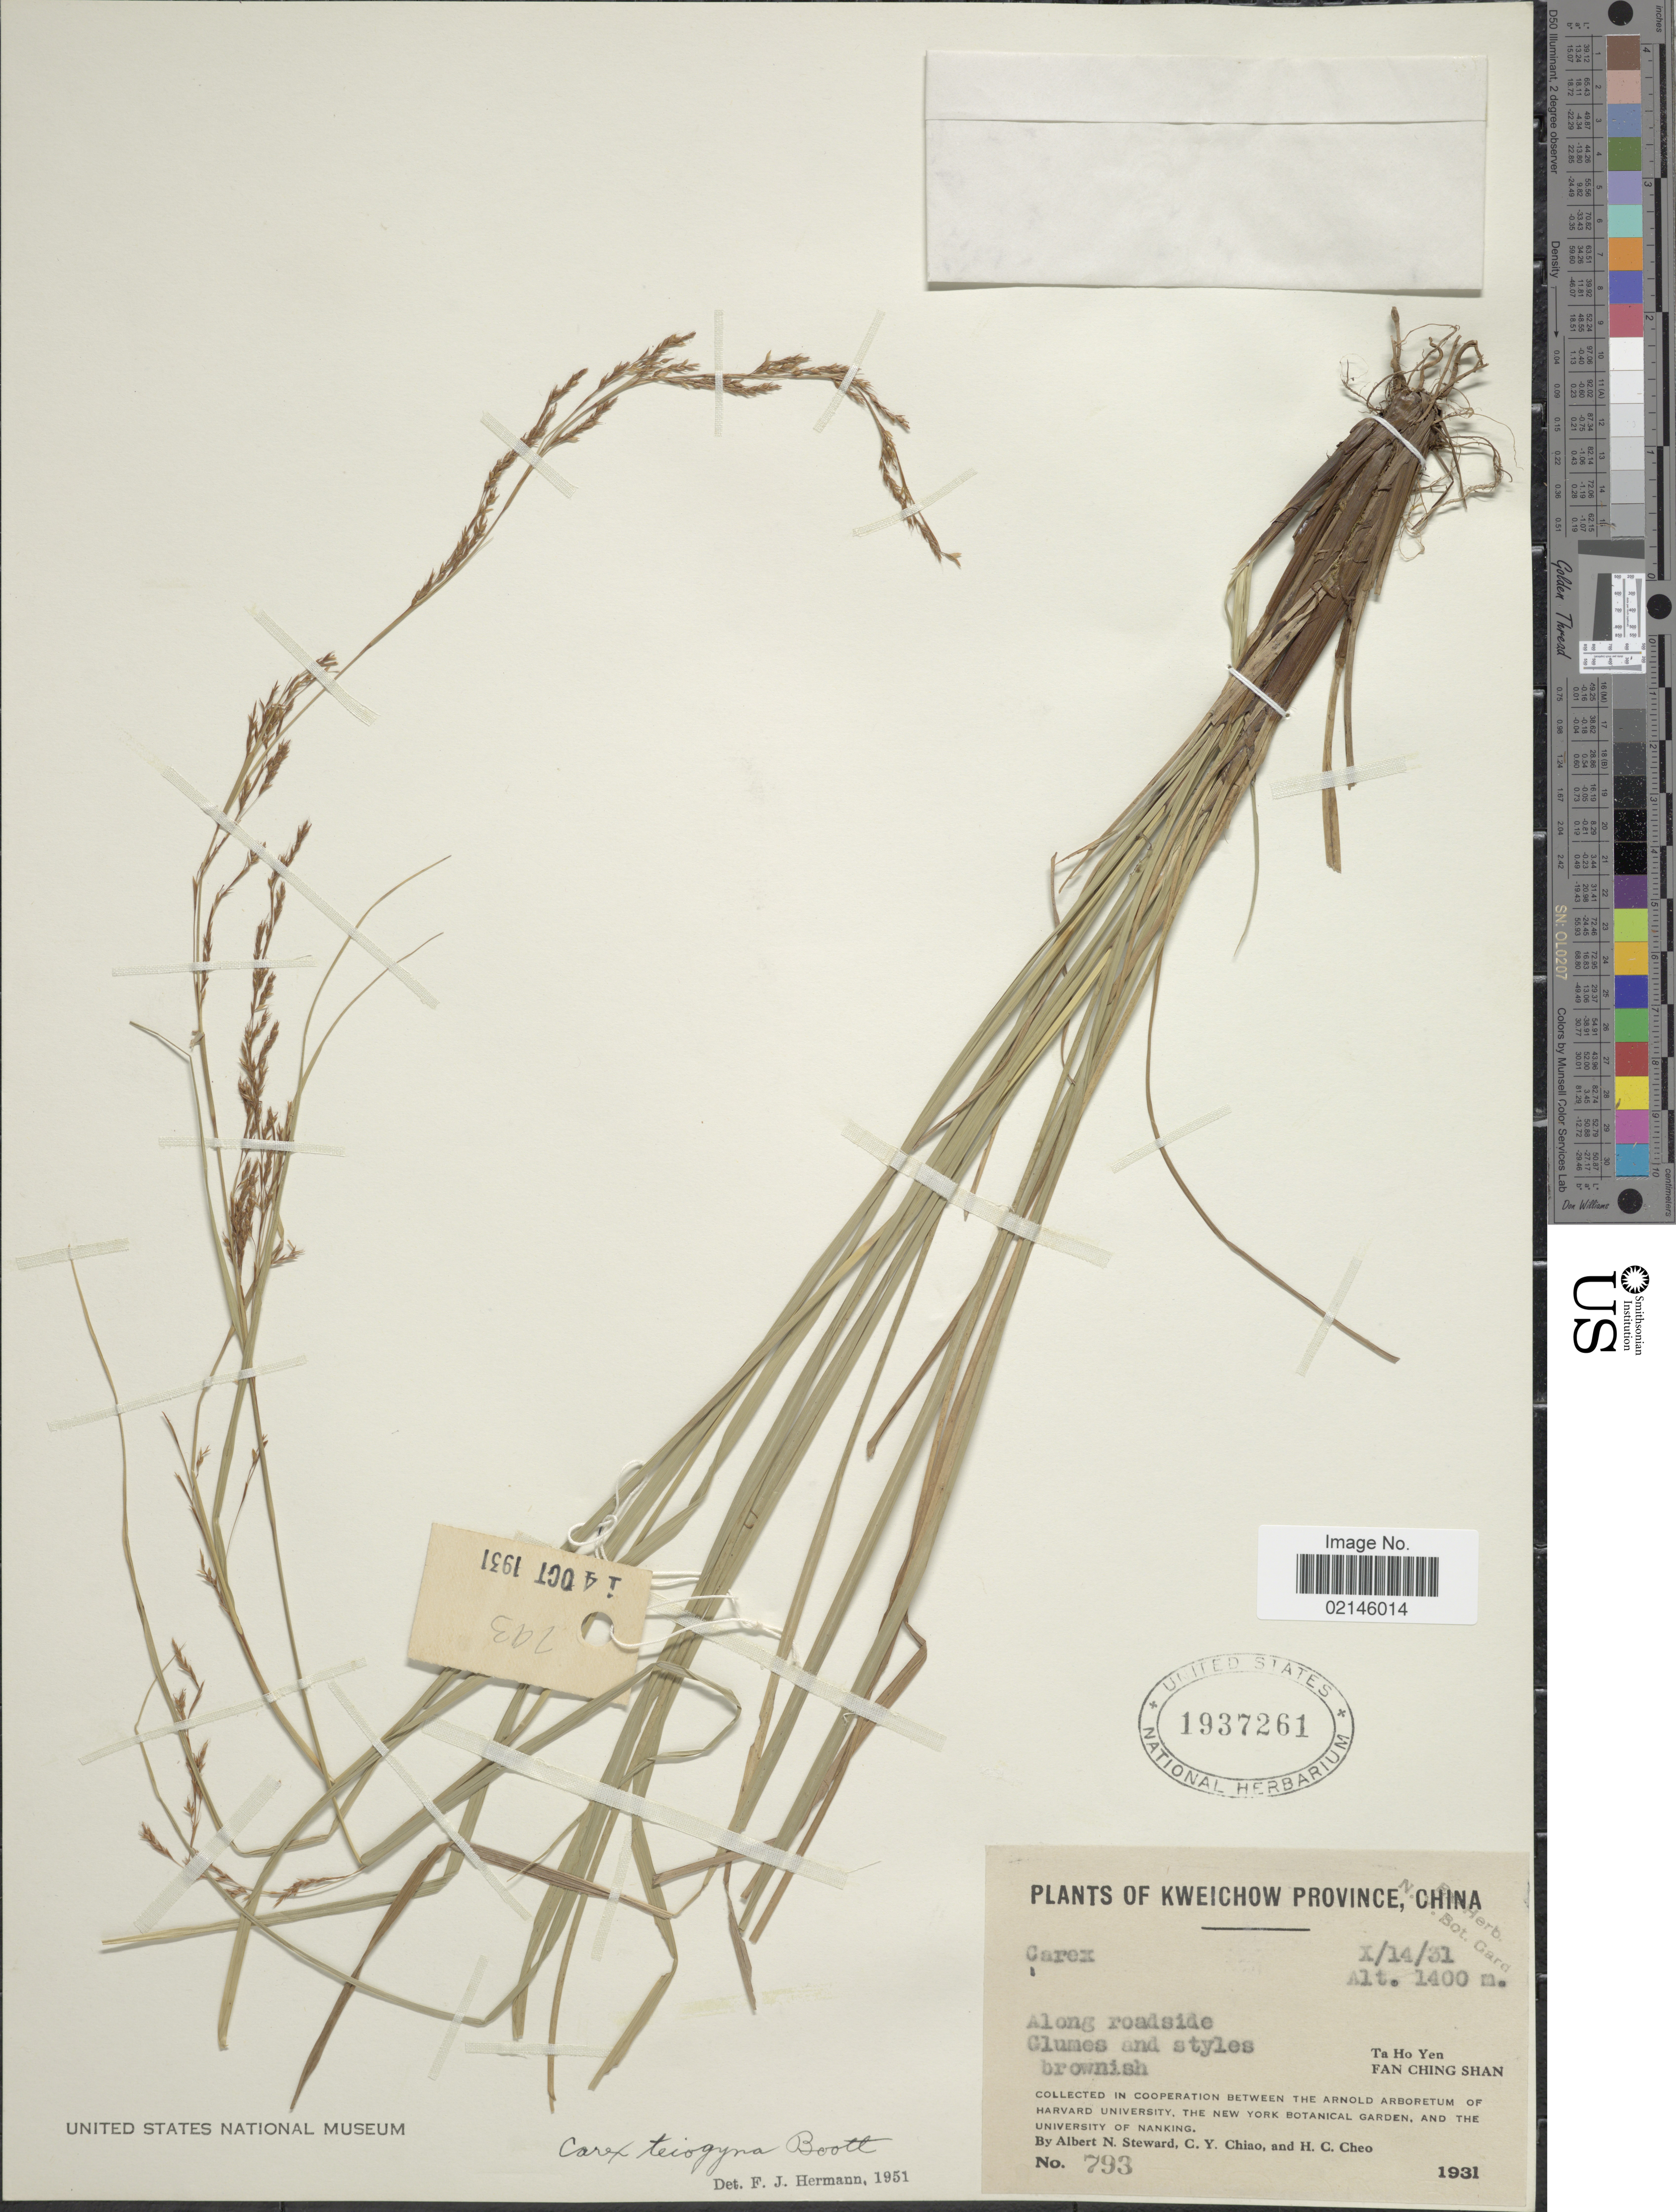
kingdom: Plantae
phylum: Tracheophyta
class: Liliopsida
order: Poales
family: Cyperaceae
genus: Carex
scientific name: Carex teinogyna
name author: Boott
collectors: A. N. Steward, C. Y. Chiao & H. Cheo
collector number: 793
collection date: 1931-10-14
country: China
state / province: Guizhou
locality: Kweichow Province. Ta Ho Yen Fan Ching Shan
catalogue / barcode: US 1937261